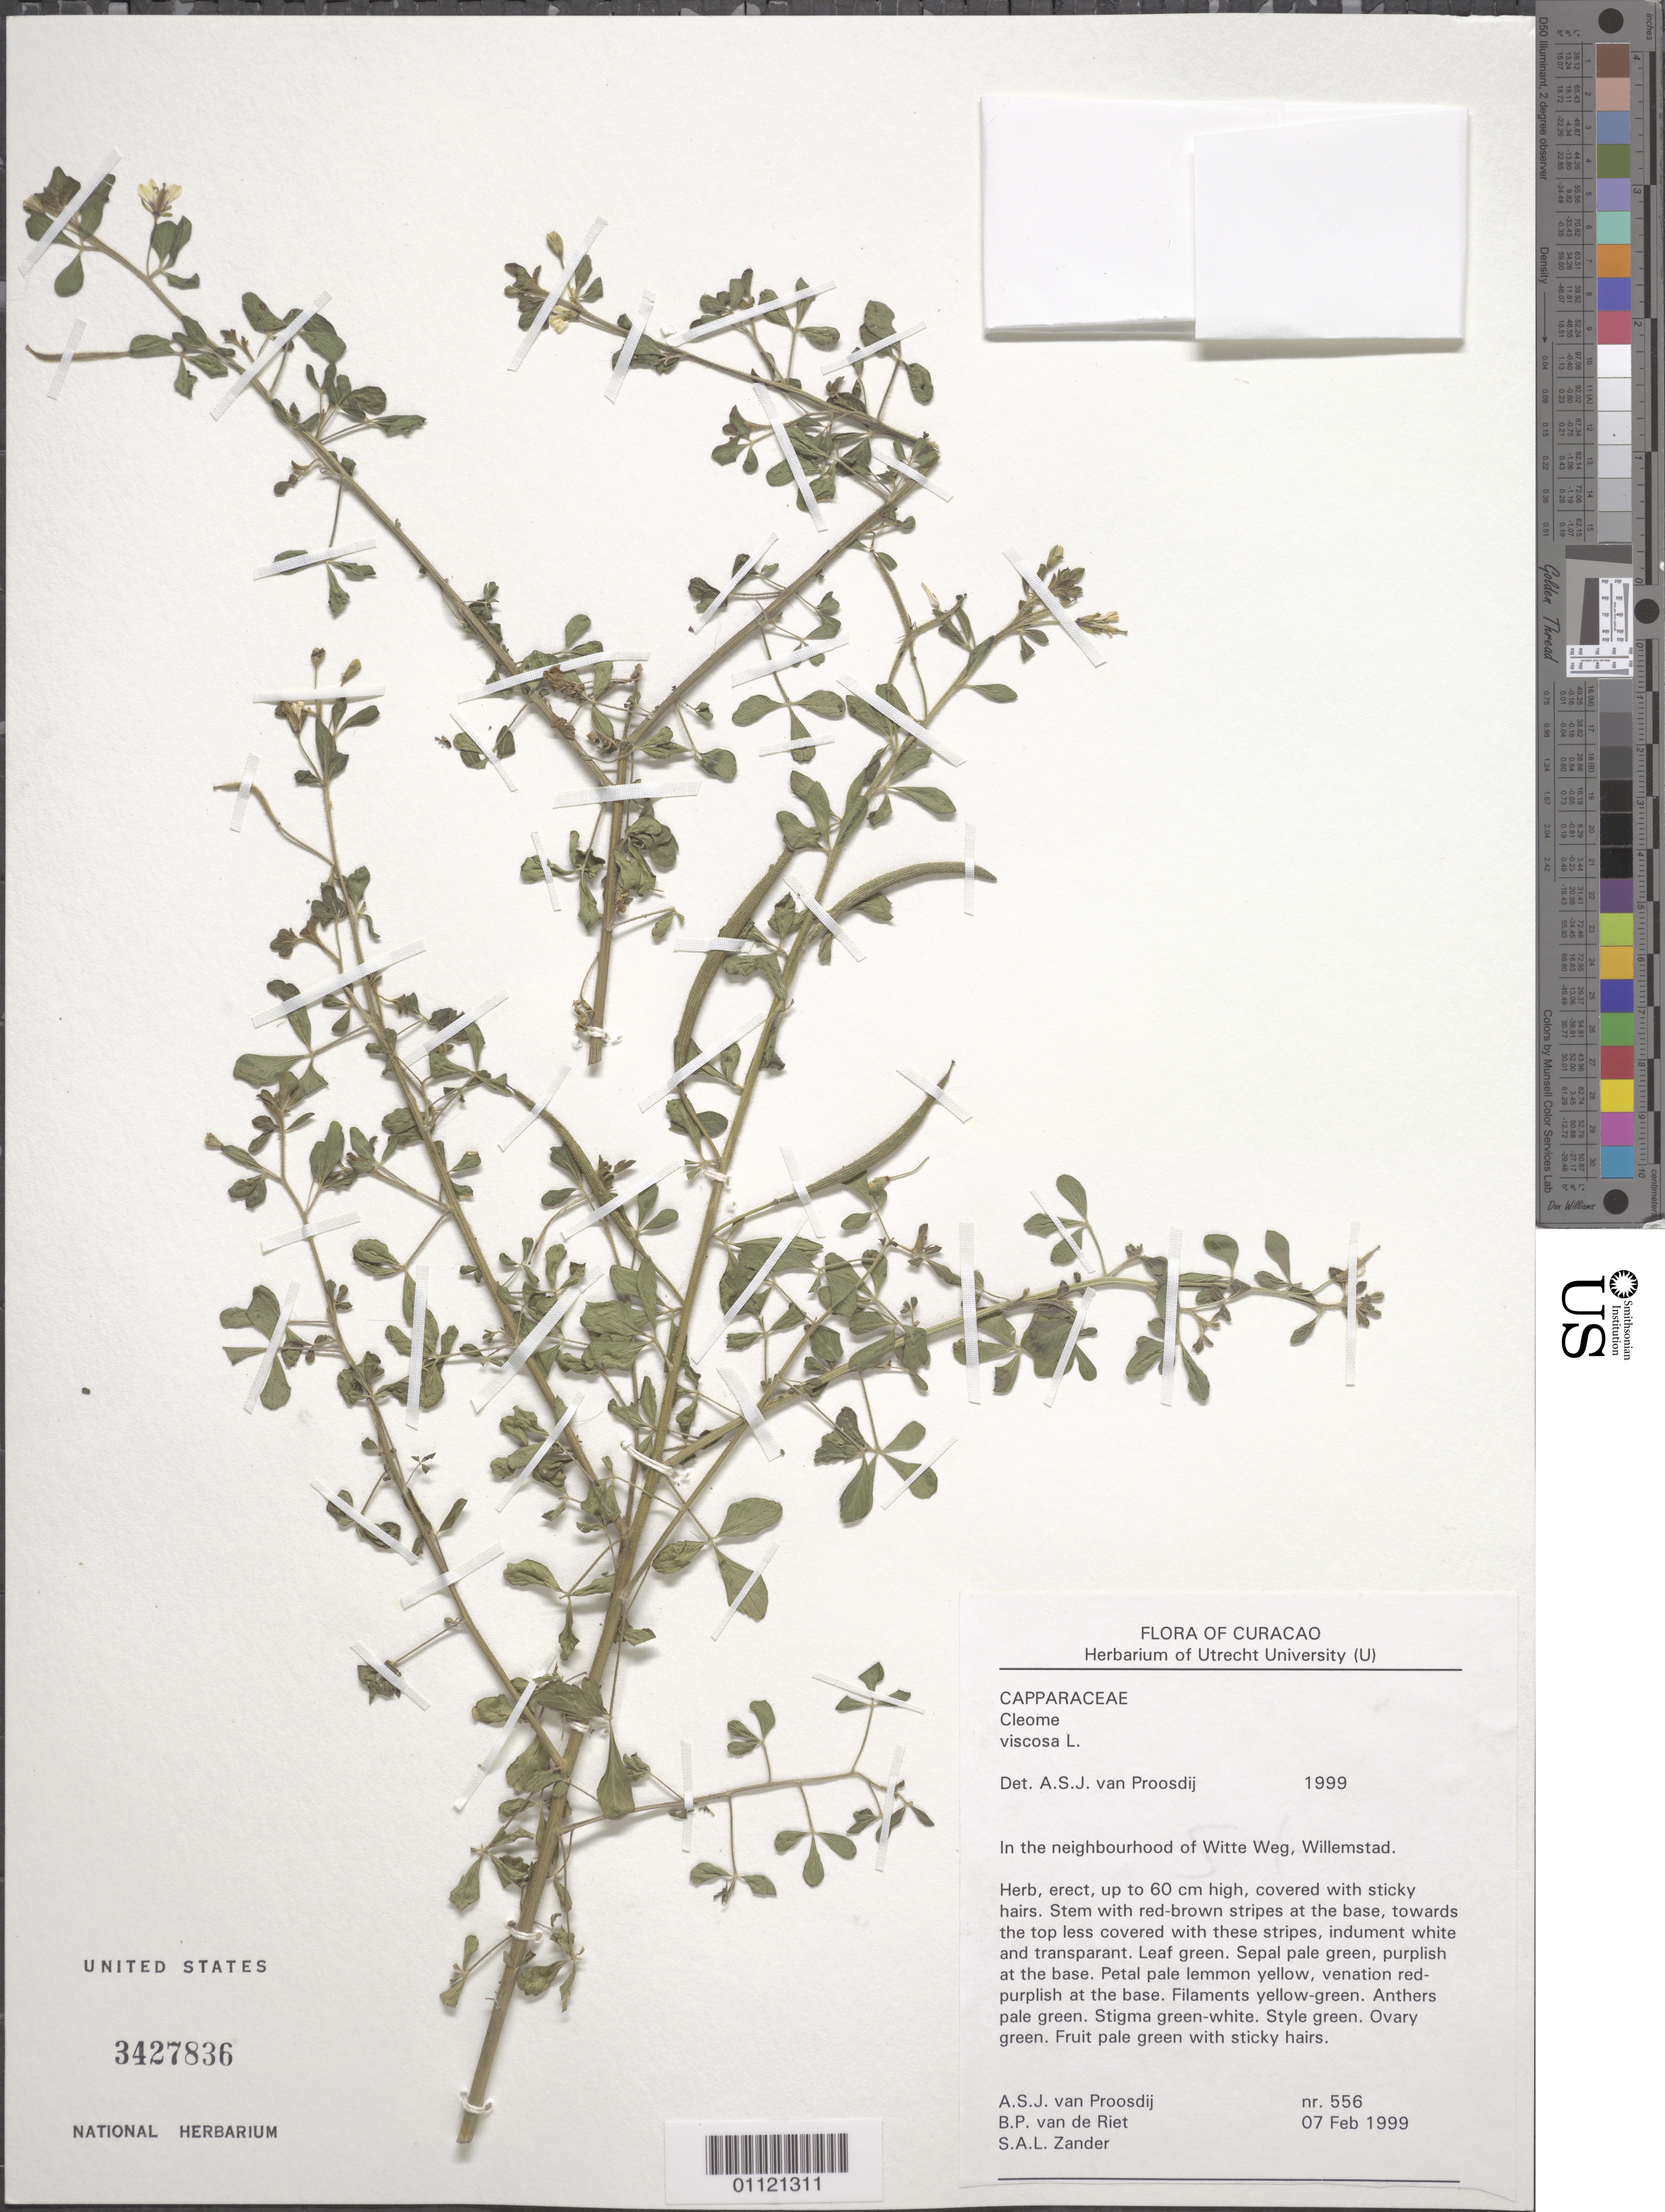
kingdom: Plantae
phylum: Tracheophyta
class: Magnoliopsida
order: Brassicales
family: Cleomaceae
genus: Arivela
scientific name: Arivela viscosa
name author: (L.) Raf.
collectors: A. Proosdij, B. Riet & S. Zander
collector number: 556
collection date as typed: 07 Feb 1999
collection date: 1999-02-07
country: Curaçao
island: Curaçao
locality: In the neighbourhood of Witte Weg, Willemstad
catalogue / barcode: US 3427836